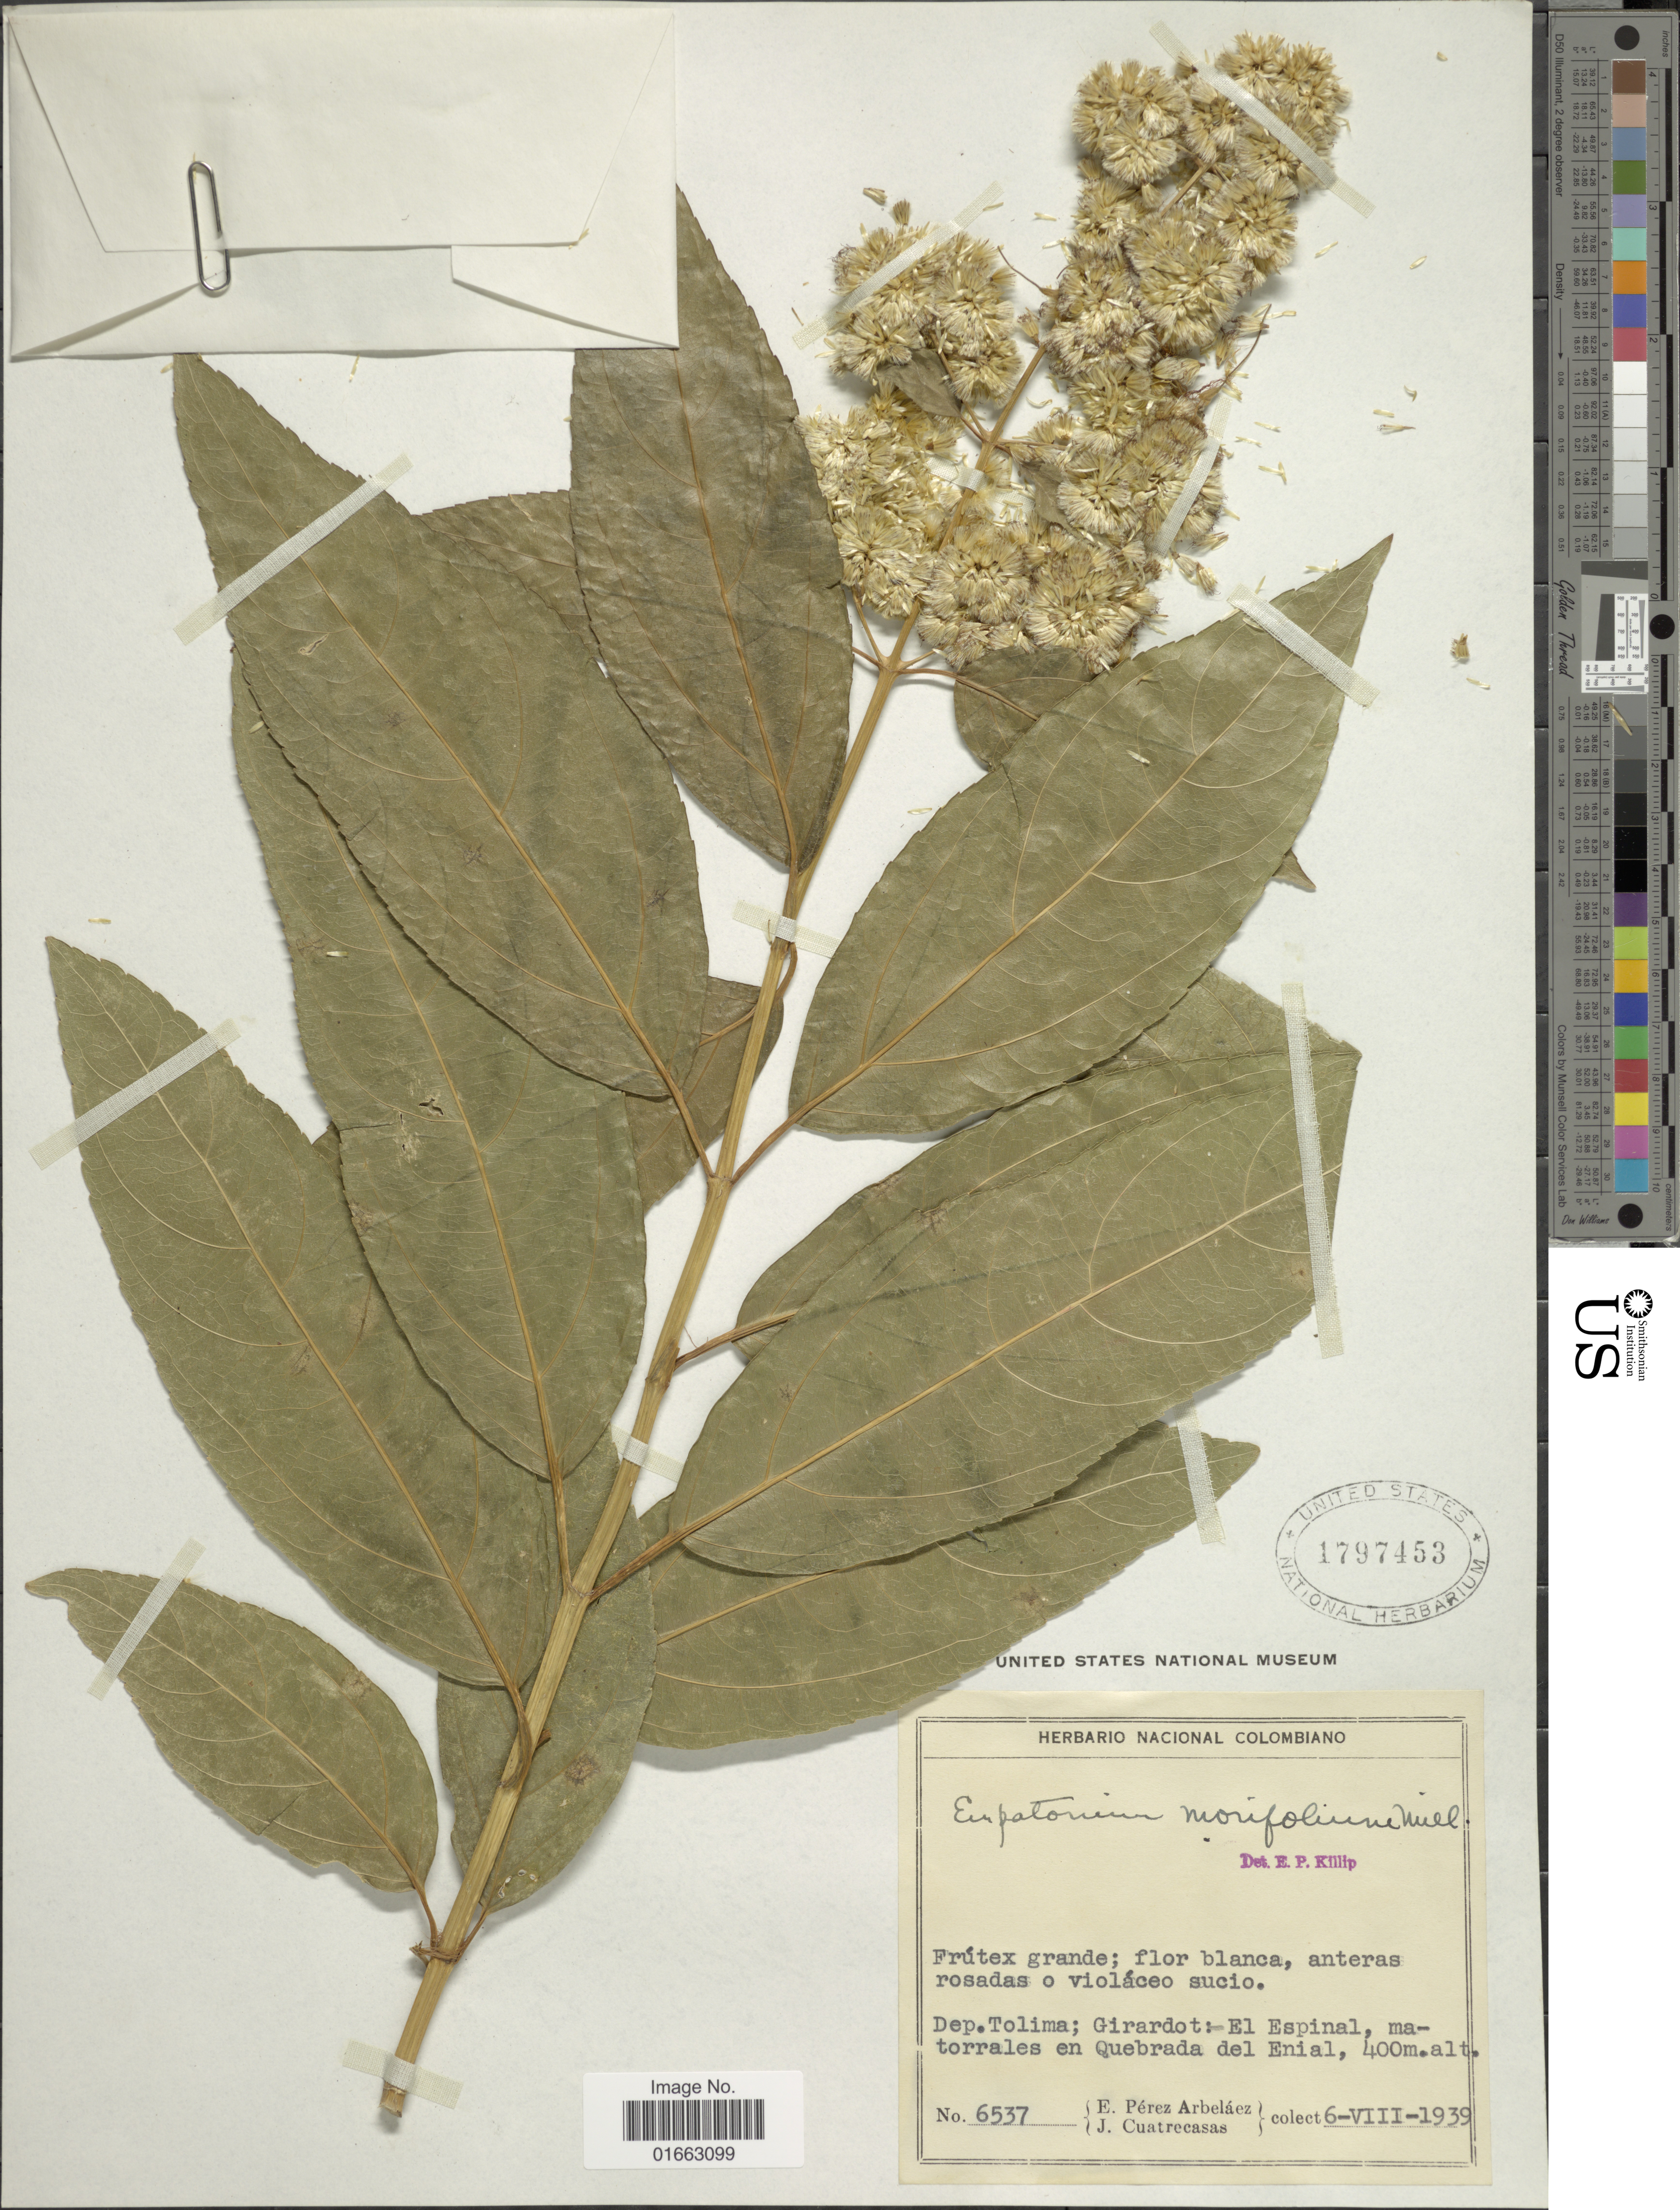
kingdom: Plantae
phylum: Tracheophyta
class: Magnoliopsida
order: Asterales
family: Asteraceae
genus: Critonia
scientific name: Critonia morifolia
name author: (Mill.) R.M. King & H. Rob.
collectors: E. Pérez Arbeláez & J. Cuatrecasas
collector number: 6537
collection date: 1939-08-06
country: Colombia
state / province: Tolima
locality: Girardot: El Espinal, matorrales en Quebrada del Enial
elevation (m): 400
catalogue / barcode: US 1797453